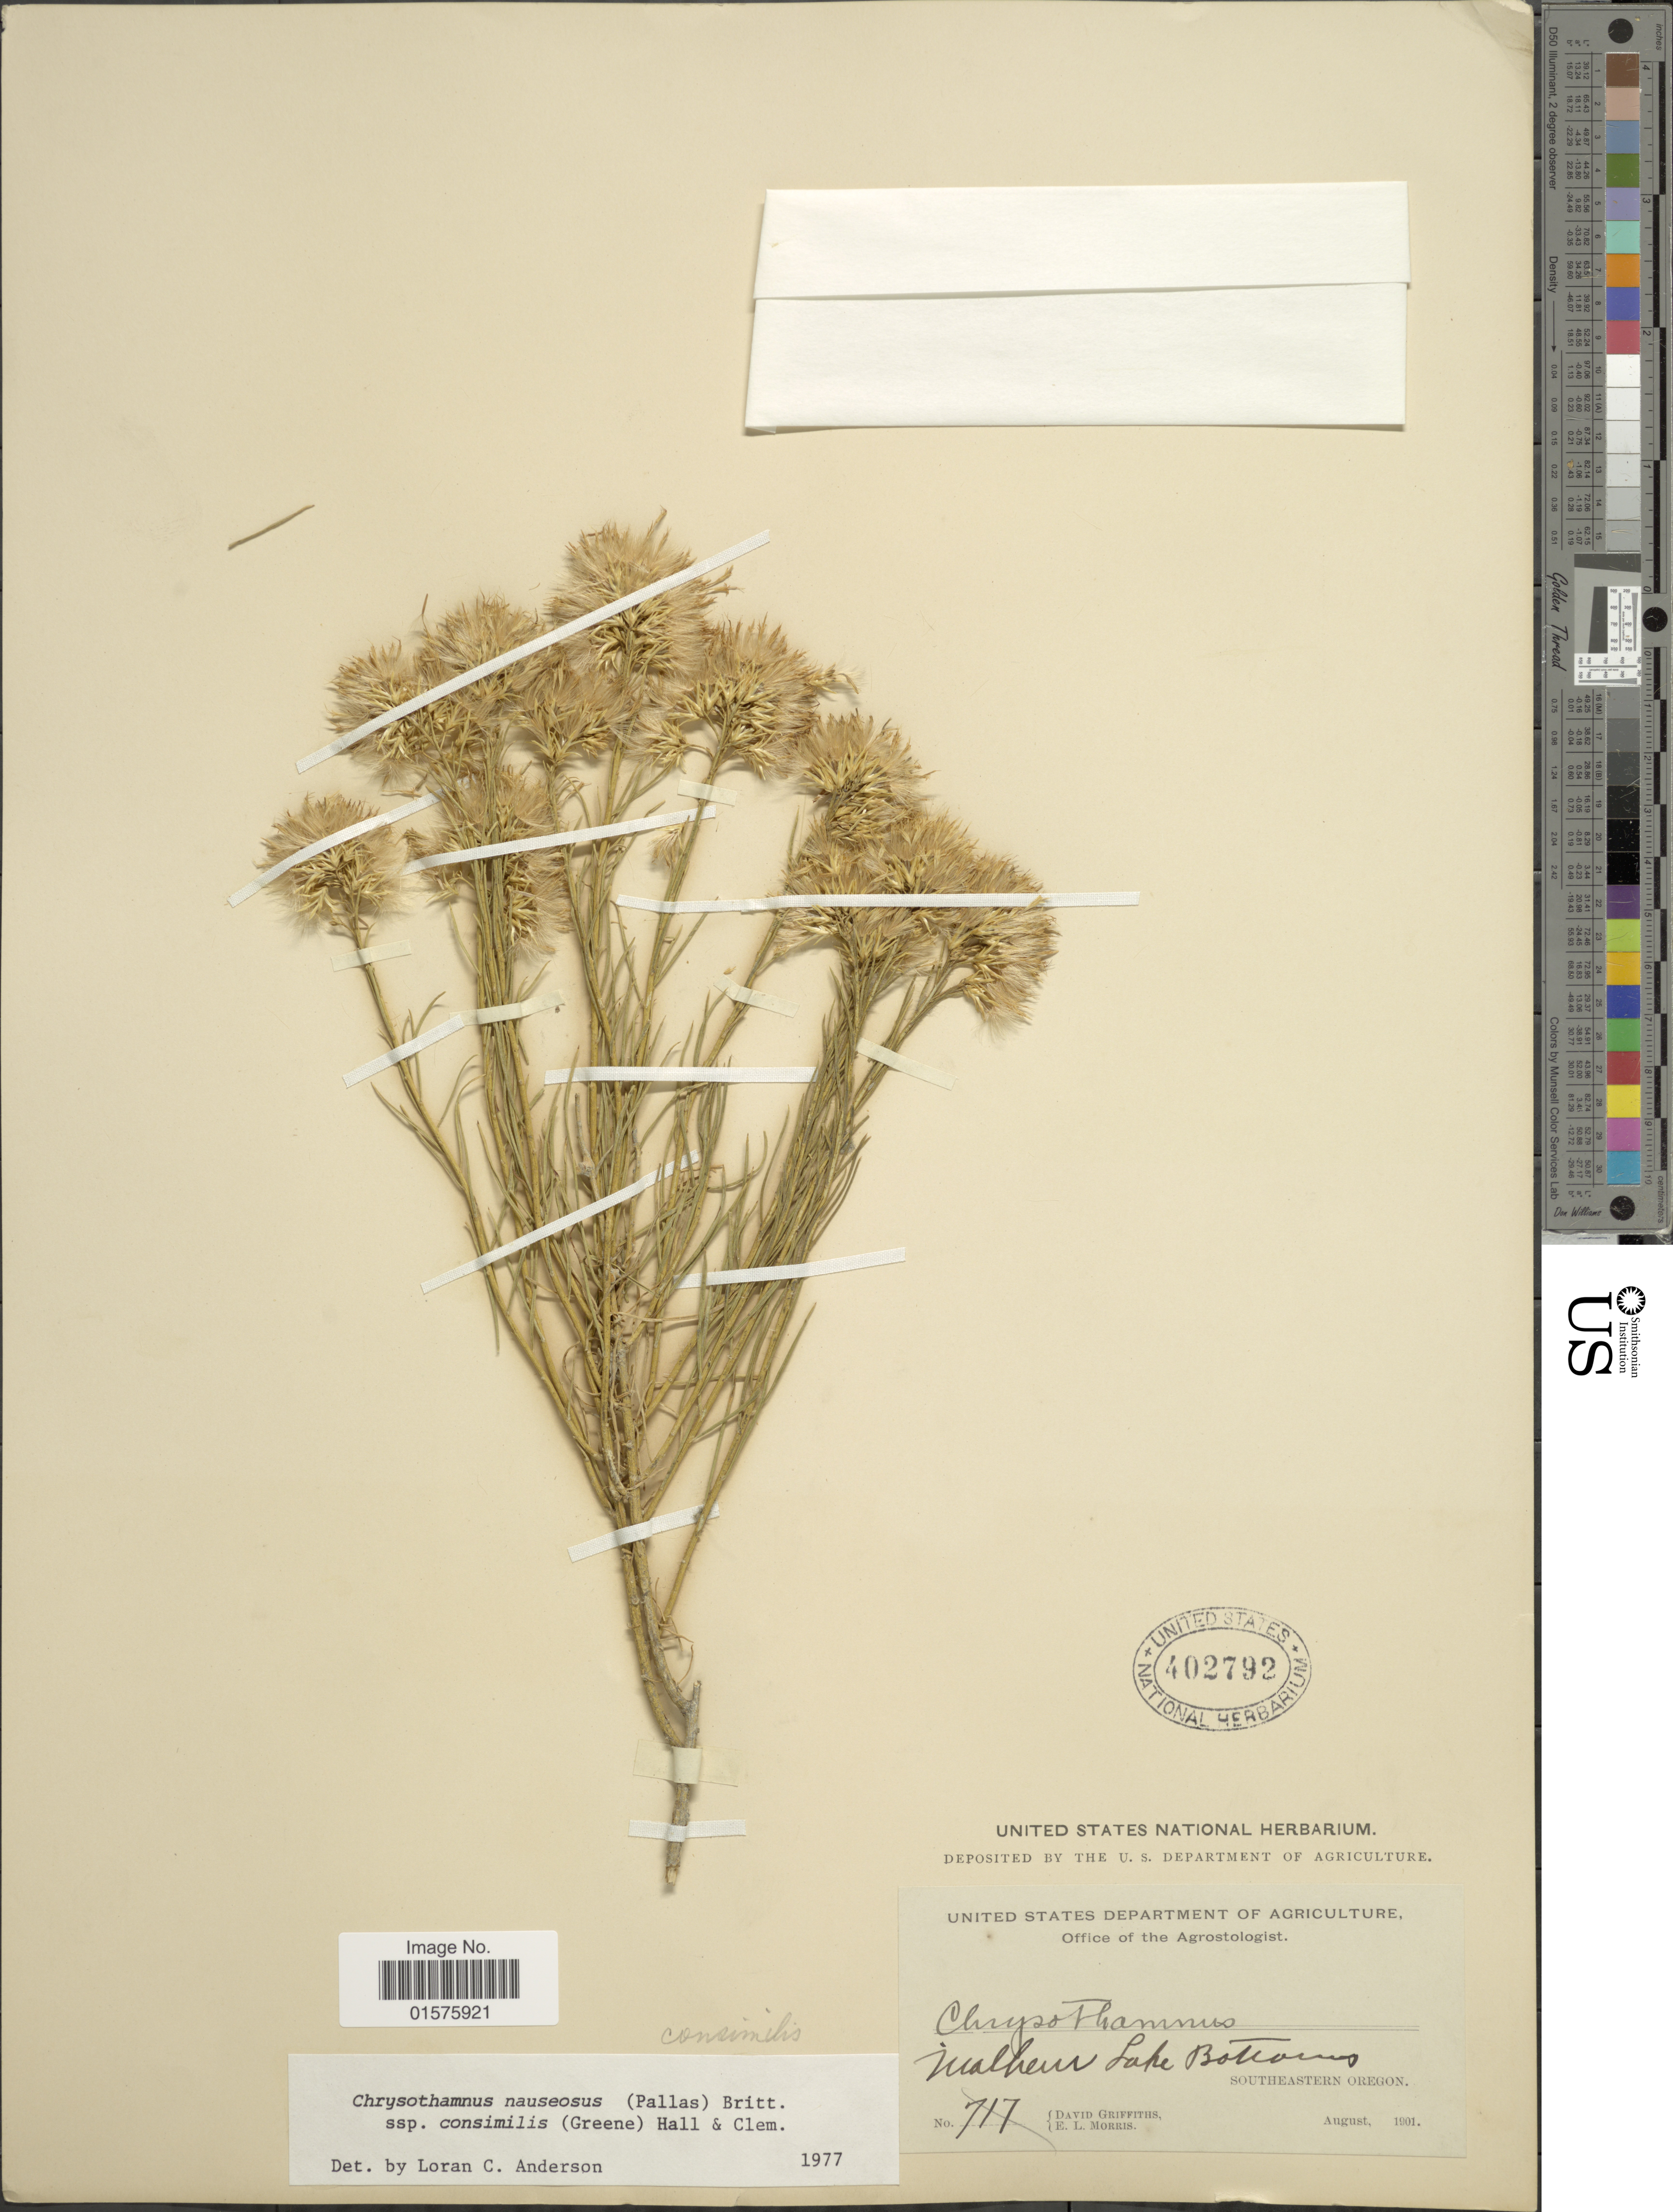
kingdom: Plantae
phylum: Tracheophyta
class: Magnoliopsida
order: Asterales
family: Asteraceae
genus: Ericameria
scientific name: Ericameria nauseosa var. oreophila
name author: (A. Nelson) G.L. Nesom & G.I. Baird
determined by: Urbatsch, Lowell E., Curator (LSU), Louisiana State University (UNITED STATES)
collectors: D. Griffiths & E. Morris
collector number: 717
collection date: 1901-08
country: United States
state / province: Oregon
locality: Southeastern Oregon, Malheur Lake Bottoms.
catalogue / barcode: US 402792